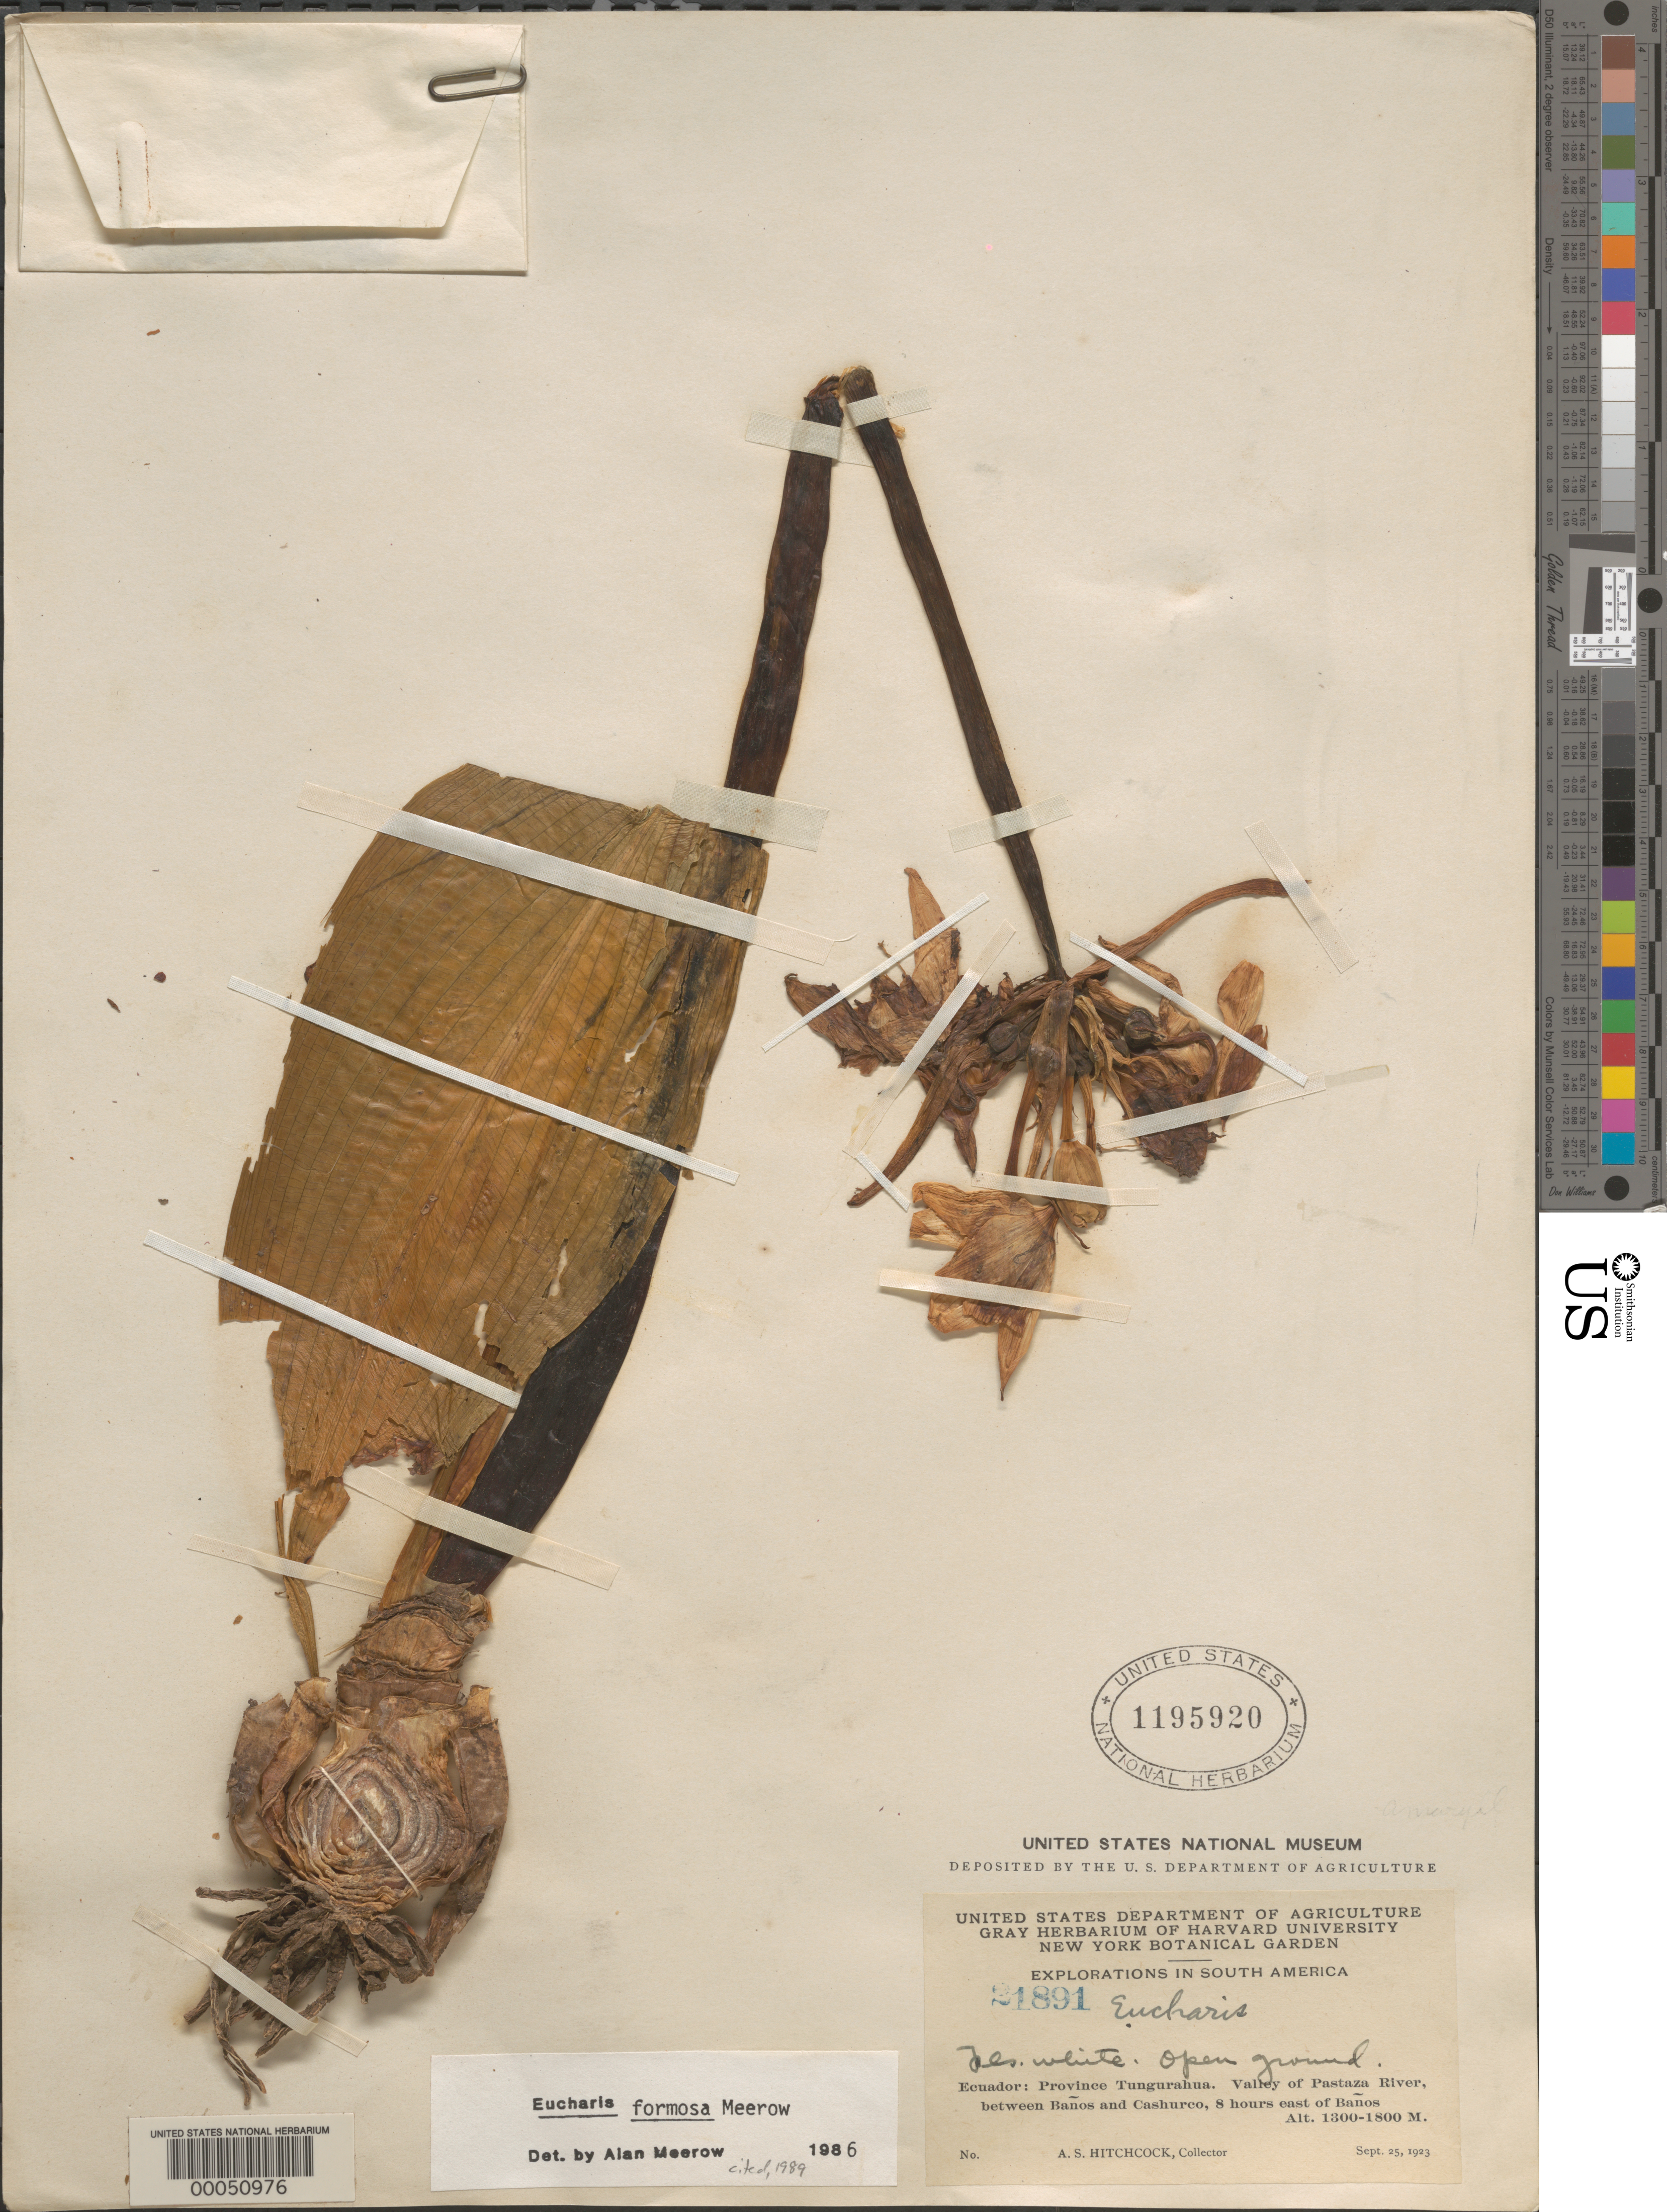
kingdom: Plantae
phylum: Tracheophyta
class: Liliopsida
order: Asparagales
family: Amaryllidaceae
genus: Eucharis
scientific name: Eucharis formosa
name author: Meerow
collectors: A. S. Hitchcock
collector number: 21891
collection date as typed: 25 Sep 1923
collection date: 1923-09-25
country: Ecuador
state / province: Tungurahua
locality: Valley of pastaza River, between banos and cashurco 8 hours E of banos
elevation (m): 1300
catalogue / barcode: US 1195920